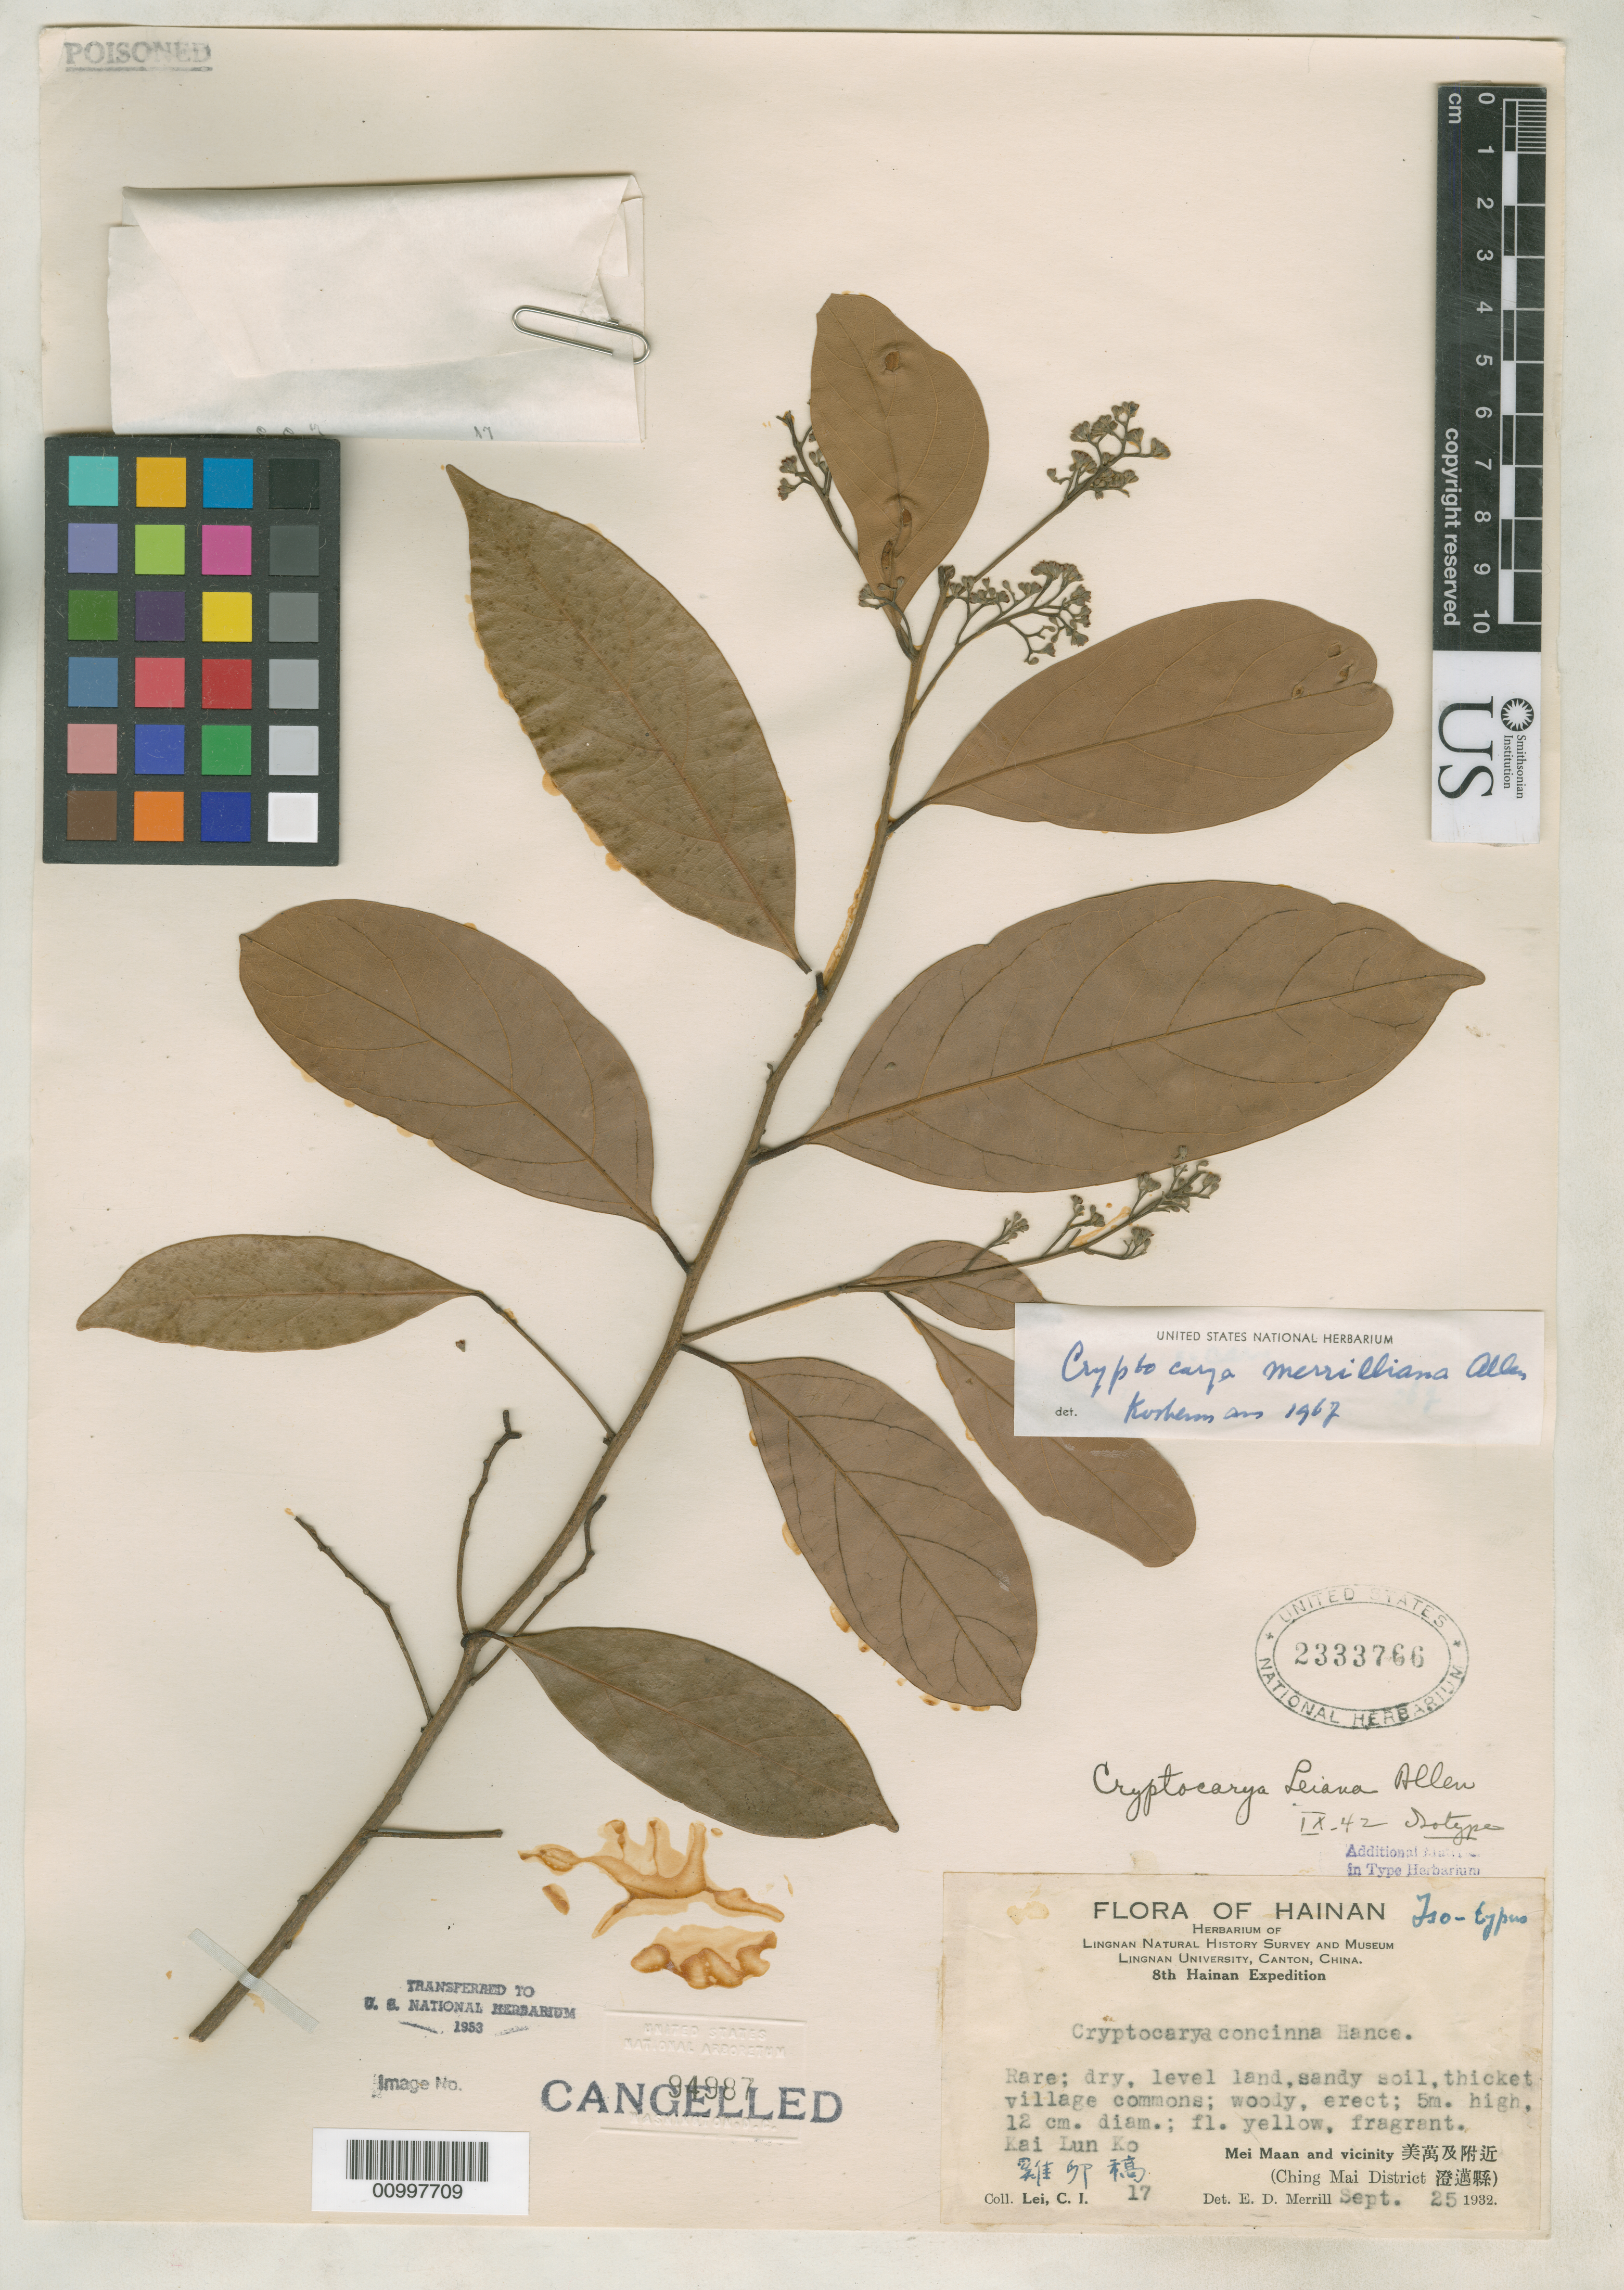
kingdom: Plantae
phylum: Tracheophyta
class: Magnoliopsida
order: Laurales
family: Lauraceae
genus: Cryptocarya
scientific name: Cryptocarya leiana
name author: C.K. Allen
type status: Isotype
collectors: C. I. Lei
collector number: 17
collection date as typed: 25 Sep 1932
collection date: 1932-09-25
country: China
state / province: Guangdong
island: Hainan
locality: Mei Maan and vicinity. Ching Mai District.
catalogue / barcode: US 2333766